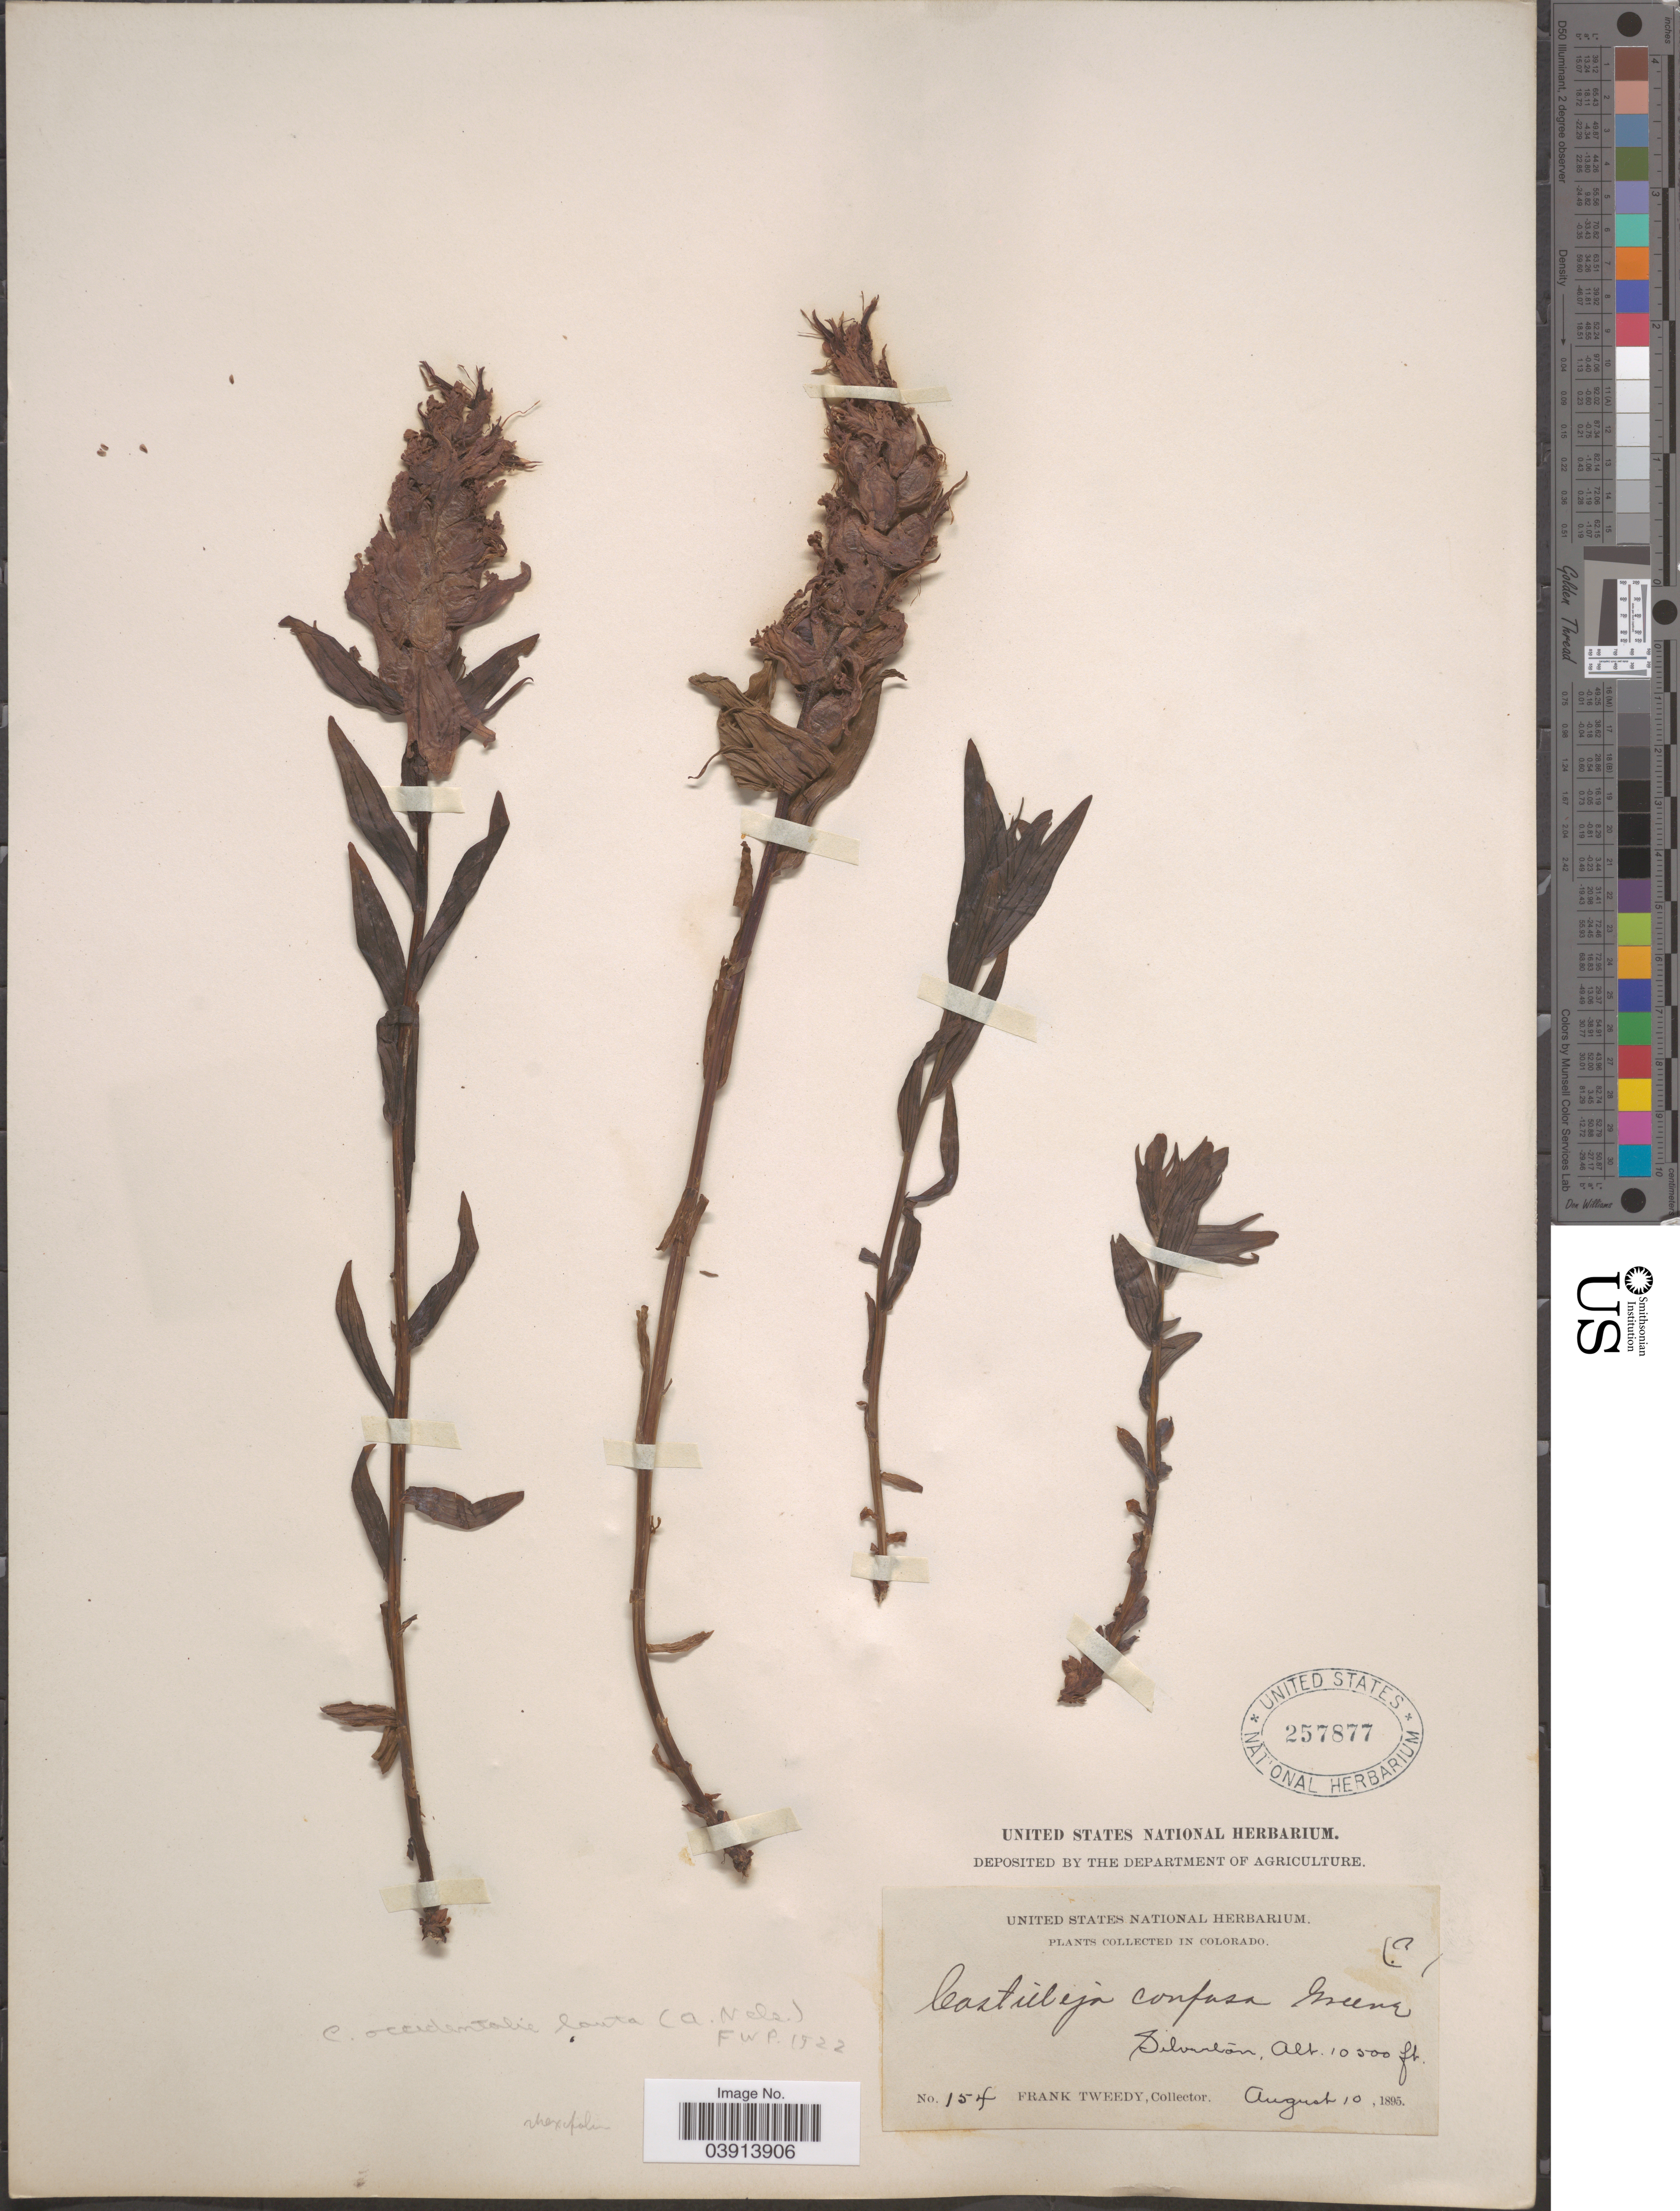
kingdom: Plantae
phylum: Tracheophyta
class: Magnoliopsida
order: Lamiales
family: Orobanchaceae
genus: Castilleja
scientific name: Castilleja rhexiifolia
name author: Rydb.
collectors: F. Tweedy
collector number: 154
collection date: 1895-08-10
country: United States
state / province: Colorado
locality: Silverton.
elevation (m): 3200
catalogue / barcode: US 257877